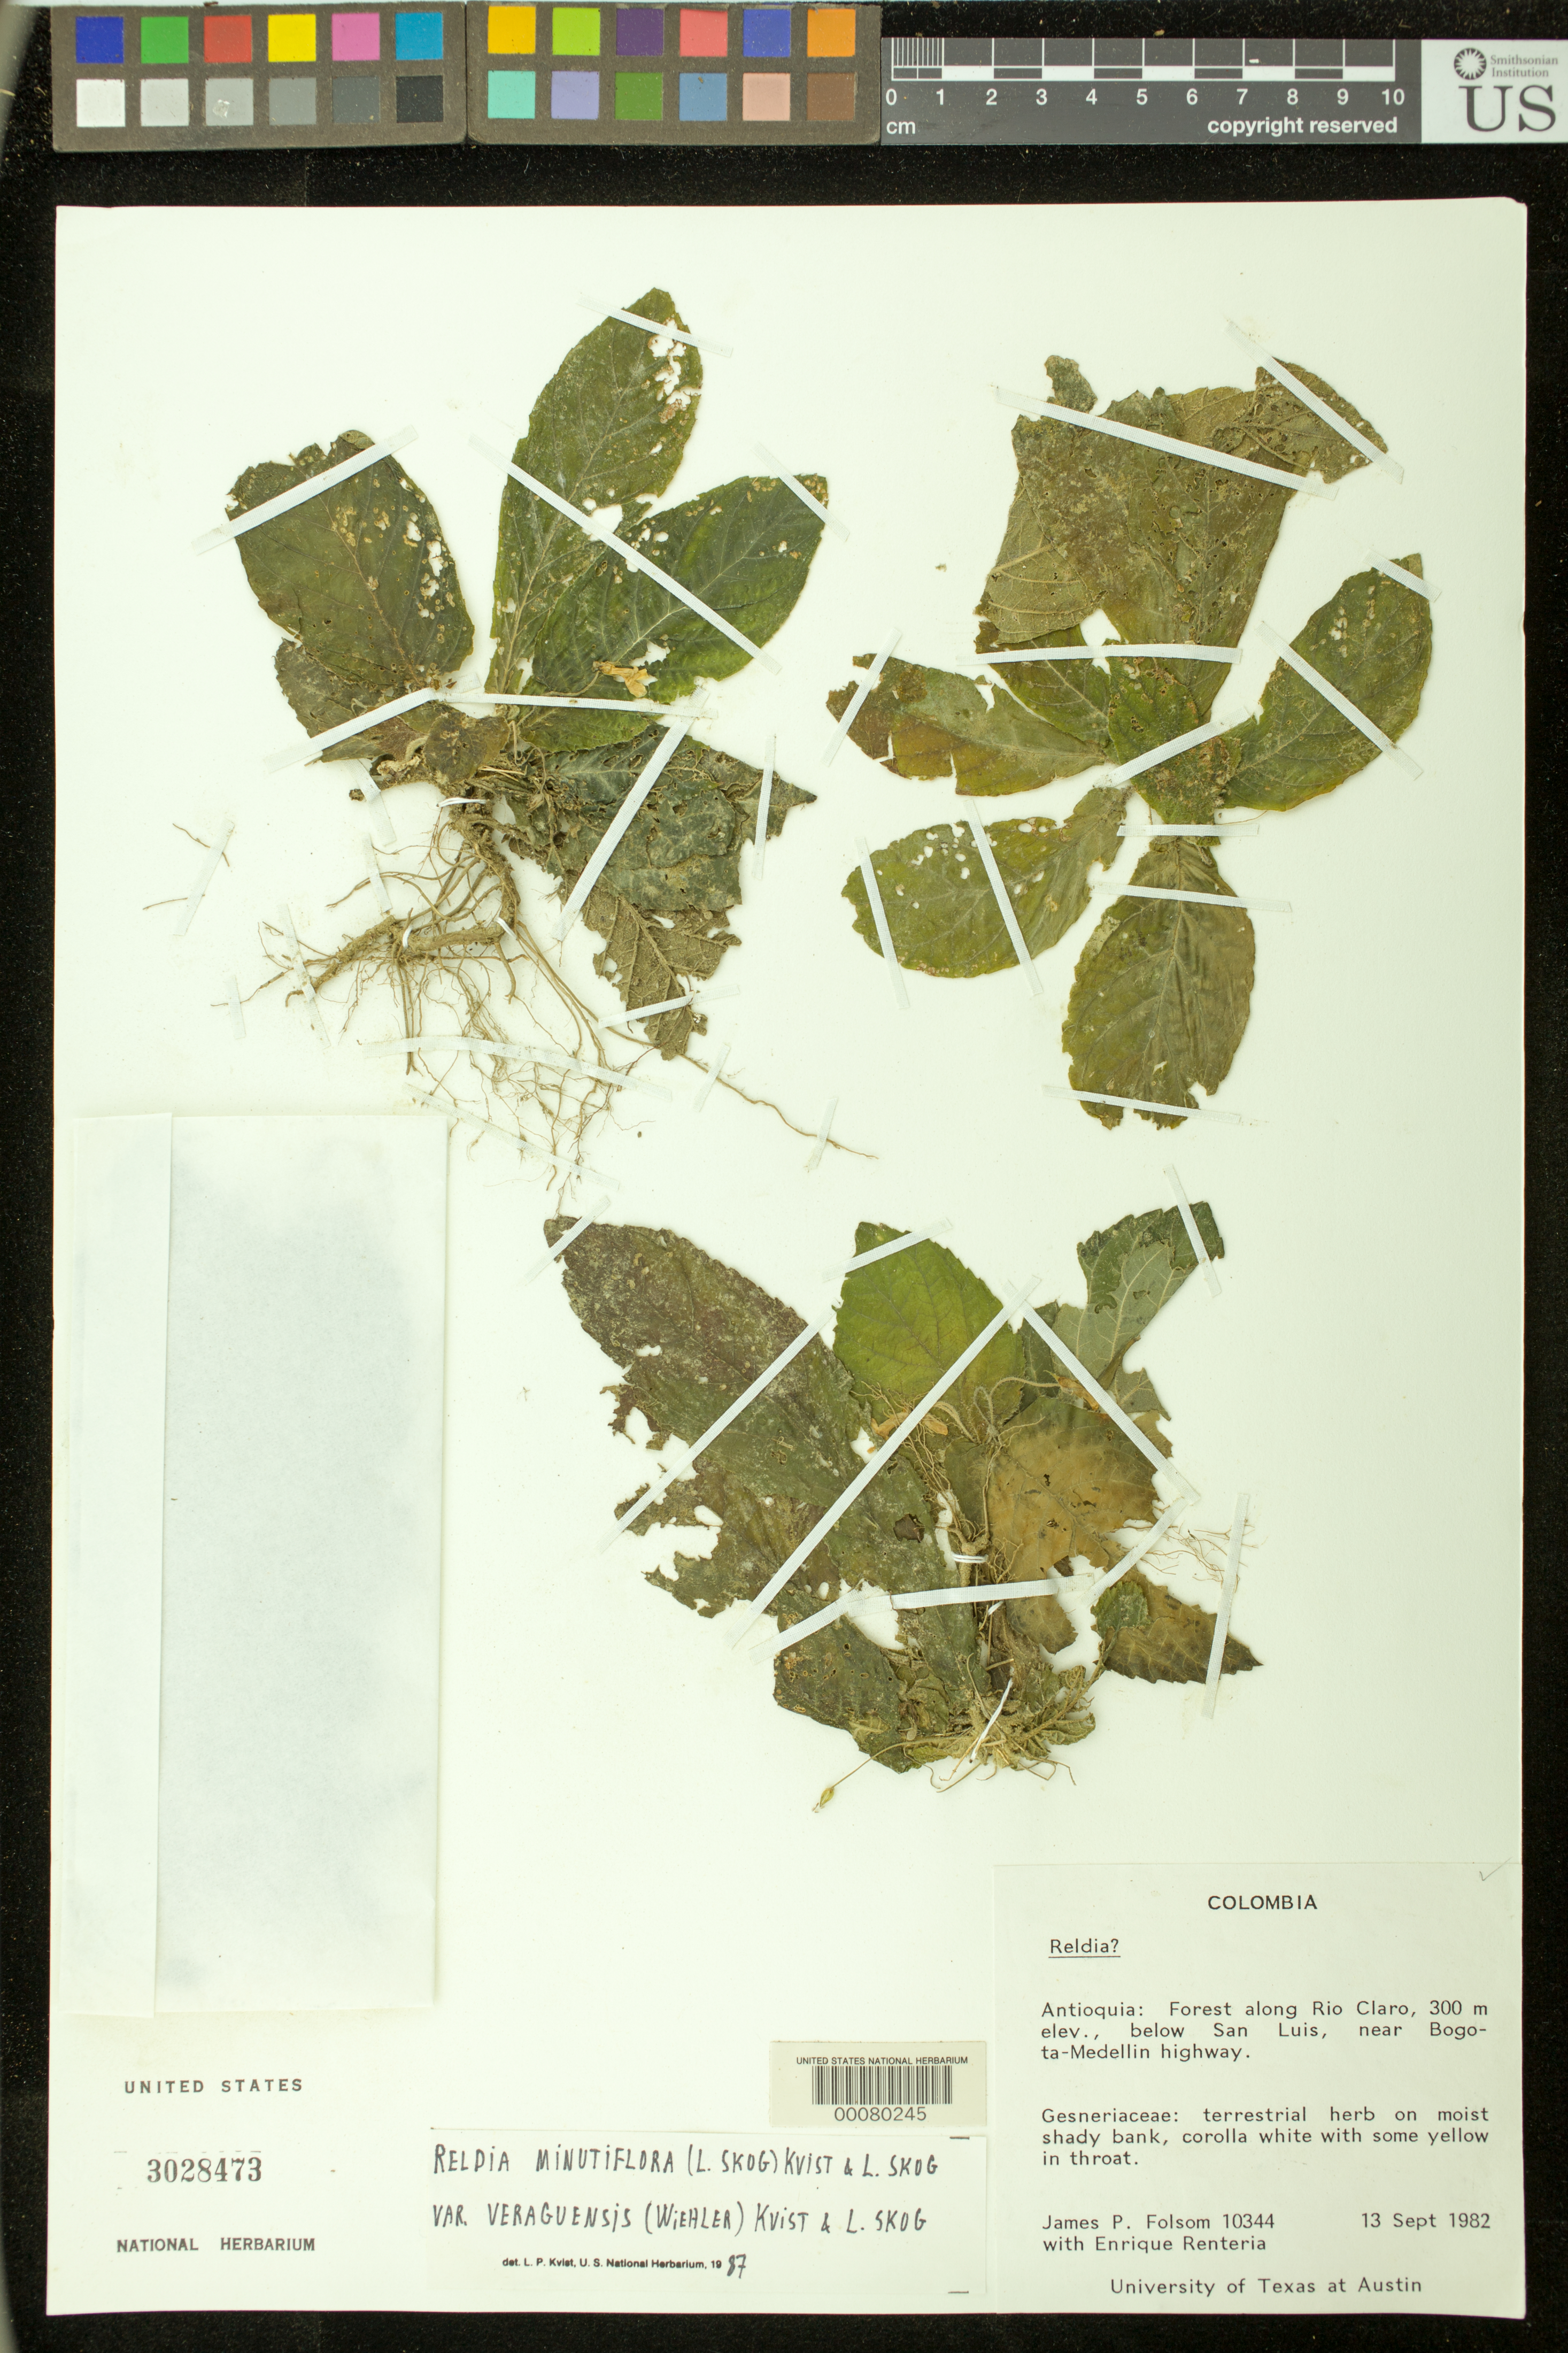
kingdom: Plantae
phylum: Tracheophyta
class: Magnoliopsida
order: Lamiales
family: Gesneriaceae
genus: Reldia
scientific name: Reldia minutiflora var. veraguensis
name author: (Wiehler) L.P. Kvist & L.E. Skog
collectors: J. P. Folsom & E. Renteria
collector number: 10344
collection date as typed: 23 Sep 1982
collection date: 1982-09-23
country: Colombia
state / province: Antioquia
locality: Along Rio Claro, below San Luis, near Bogota-Medellin highway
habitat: Forest; on moist shady bank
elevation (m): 300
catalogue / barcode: US 3028473